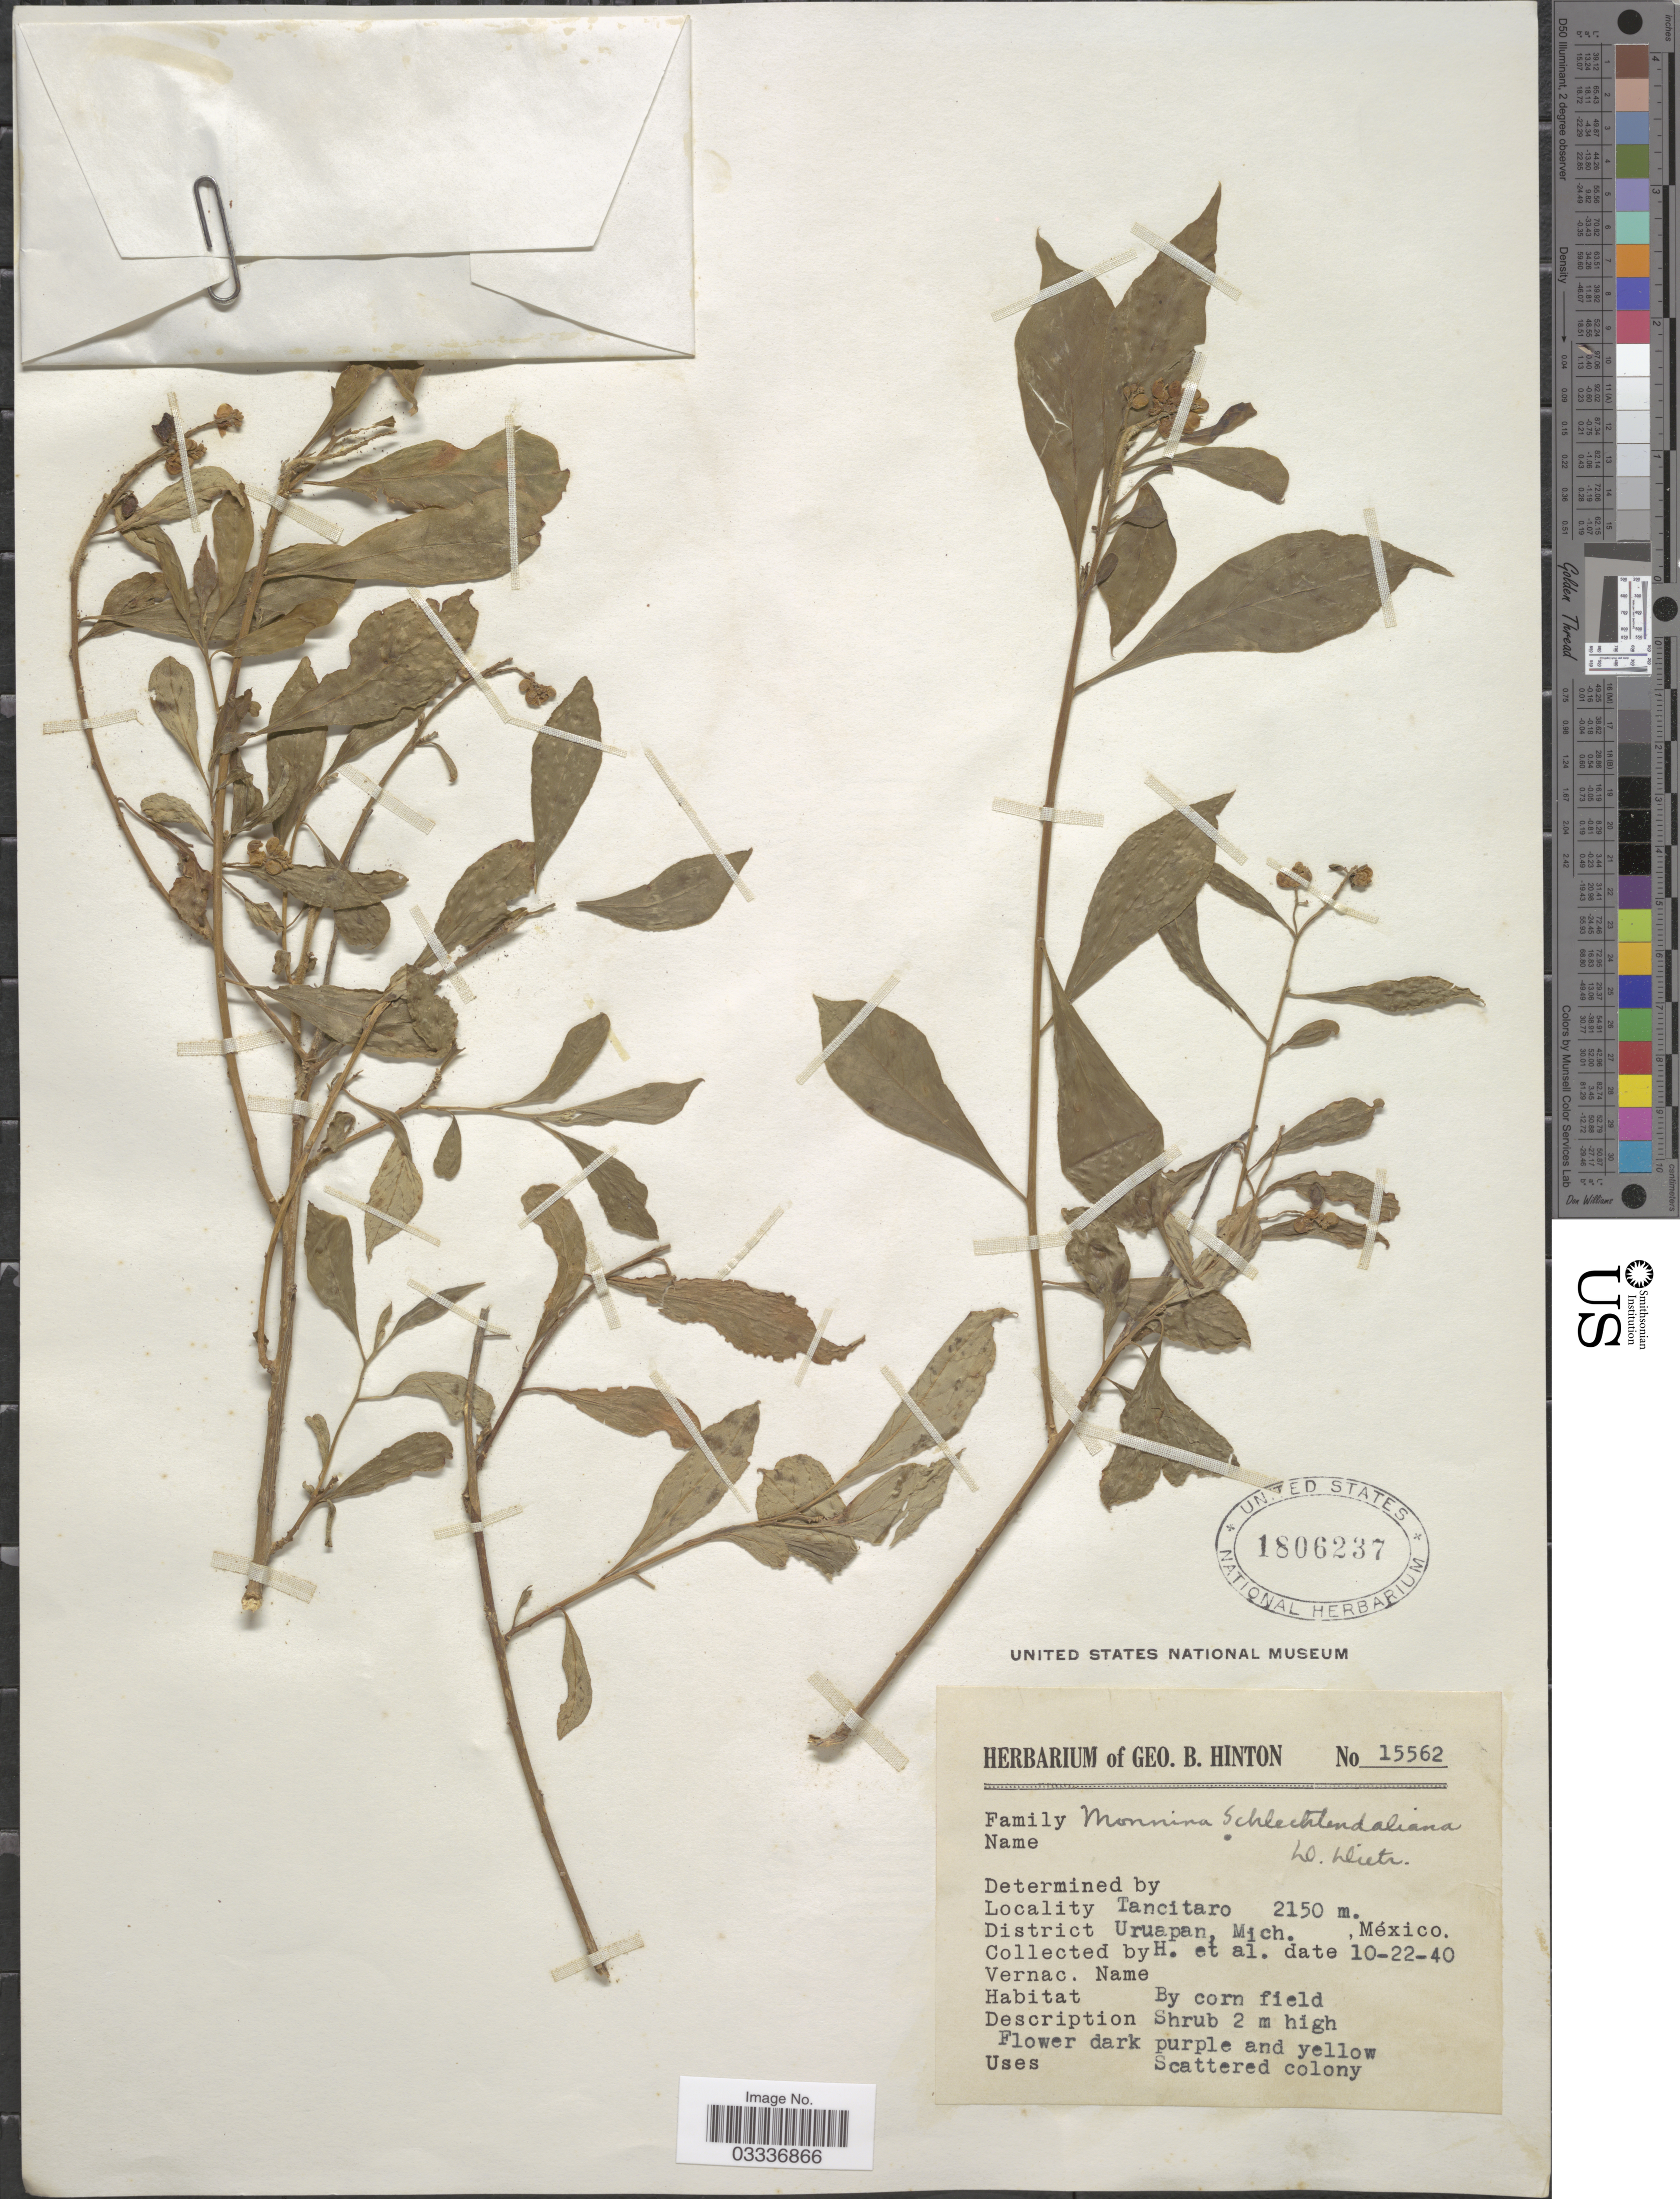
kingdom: Plantae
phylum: Tracheophyta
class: Magnoliopsida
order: Fabales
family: Polygalaceae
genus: Monnina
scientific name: Monnina schlechtendaliana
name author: D. Dietr.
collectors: G. B. Hinton & et al.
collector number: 15562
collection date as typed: Transcribed d/m/y: 22/10/40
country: Mexico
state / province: Michoacán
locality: Tancitaro. District Uruapan.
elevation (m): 2150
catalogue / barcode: US 1806237